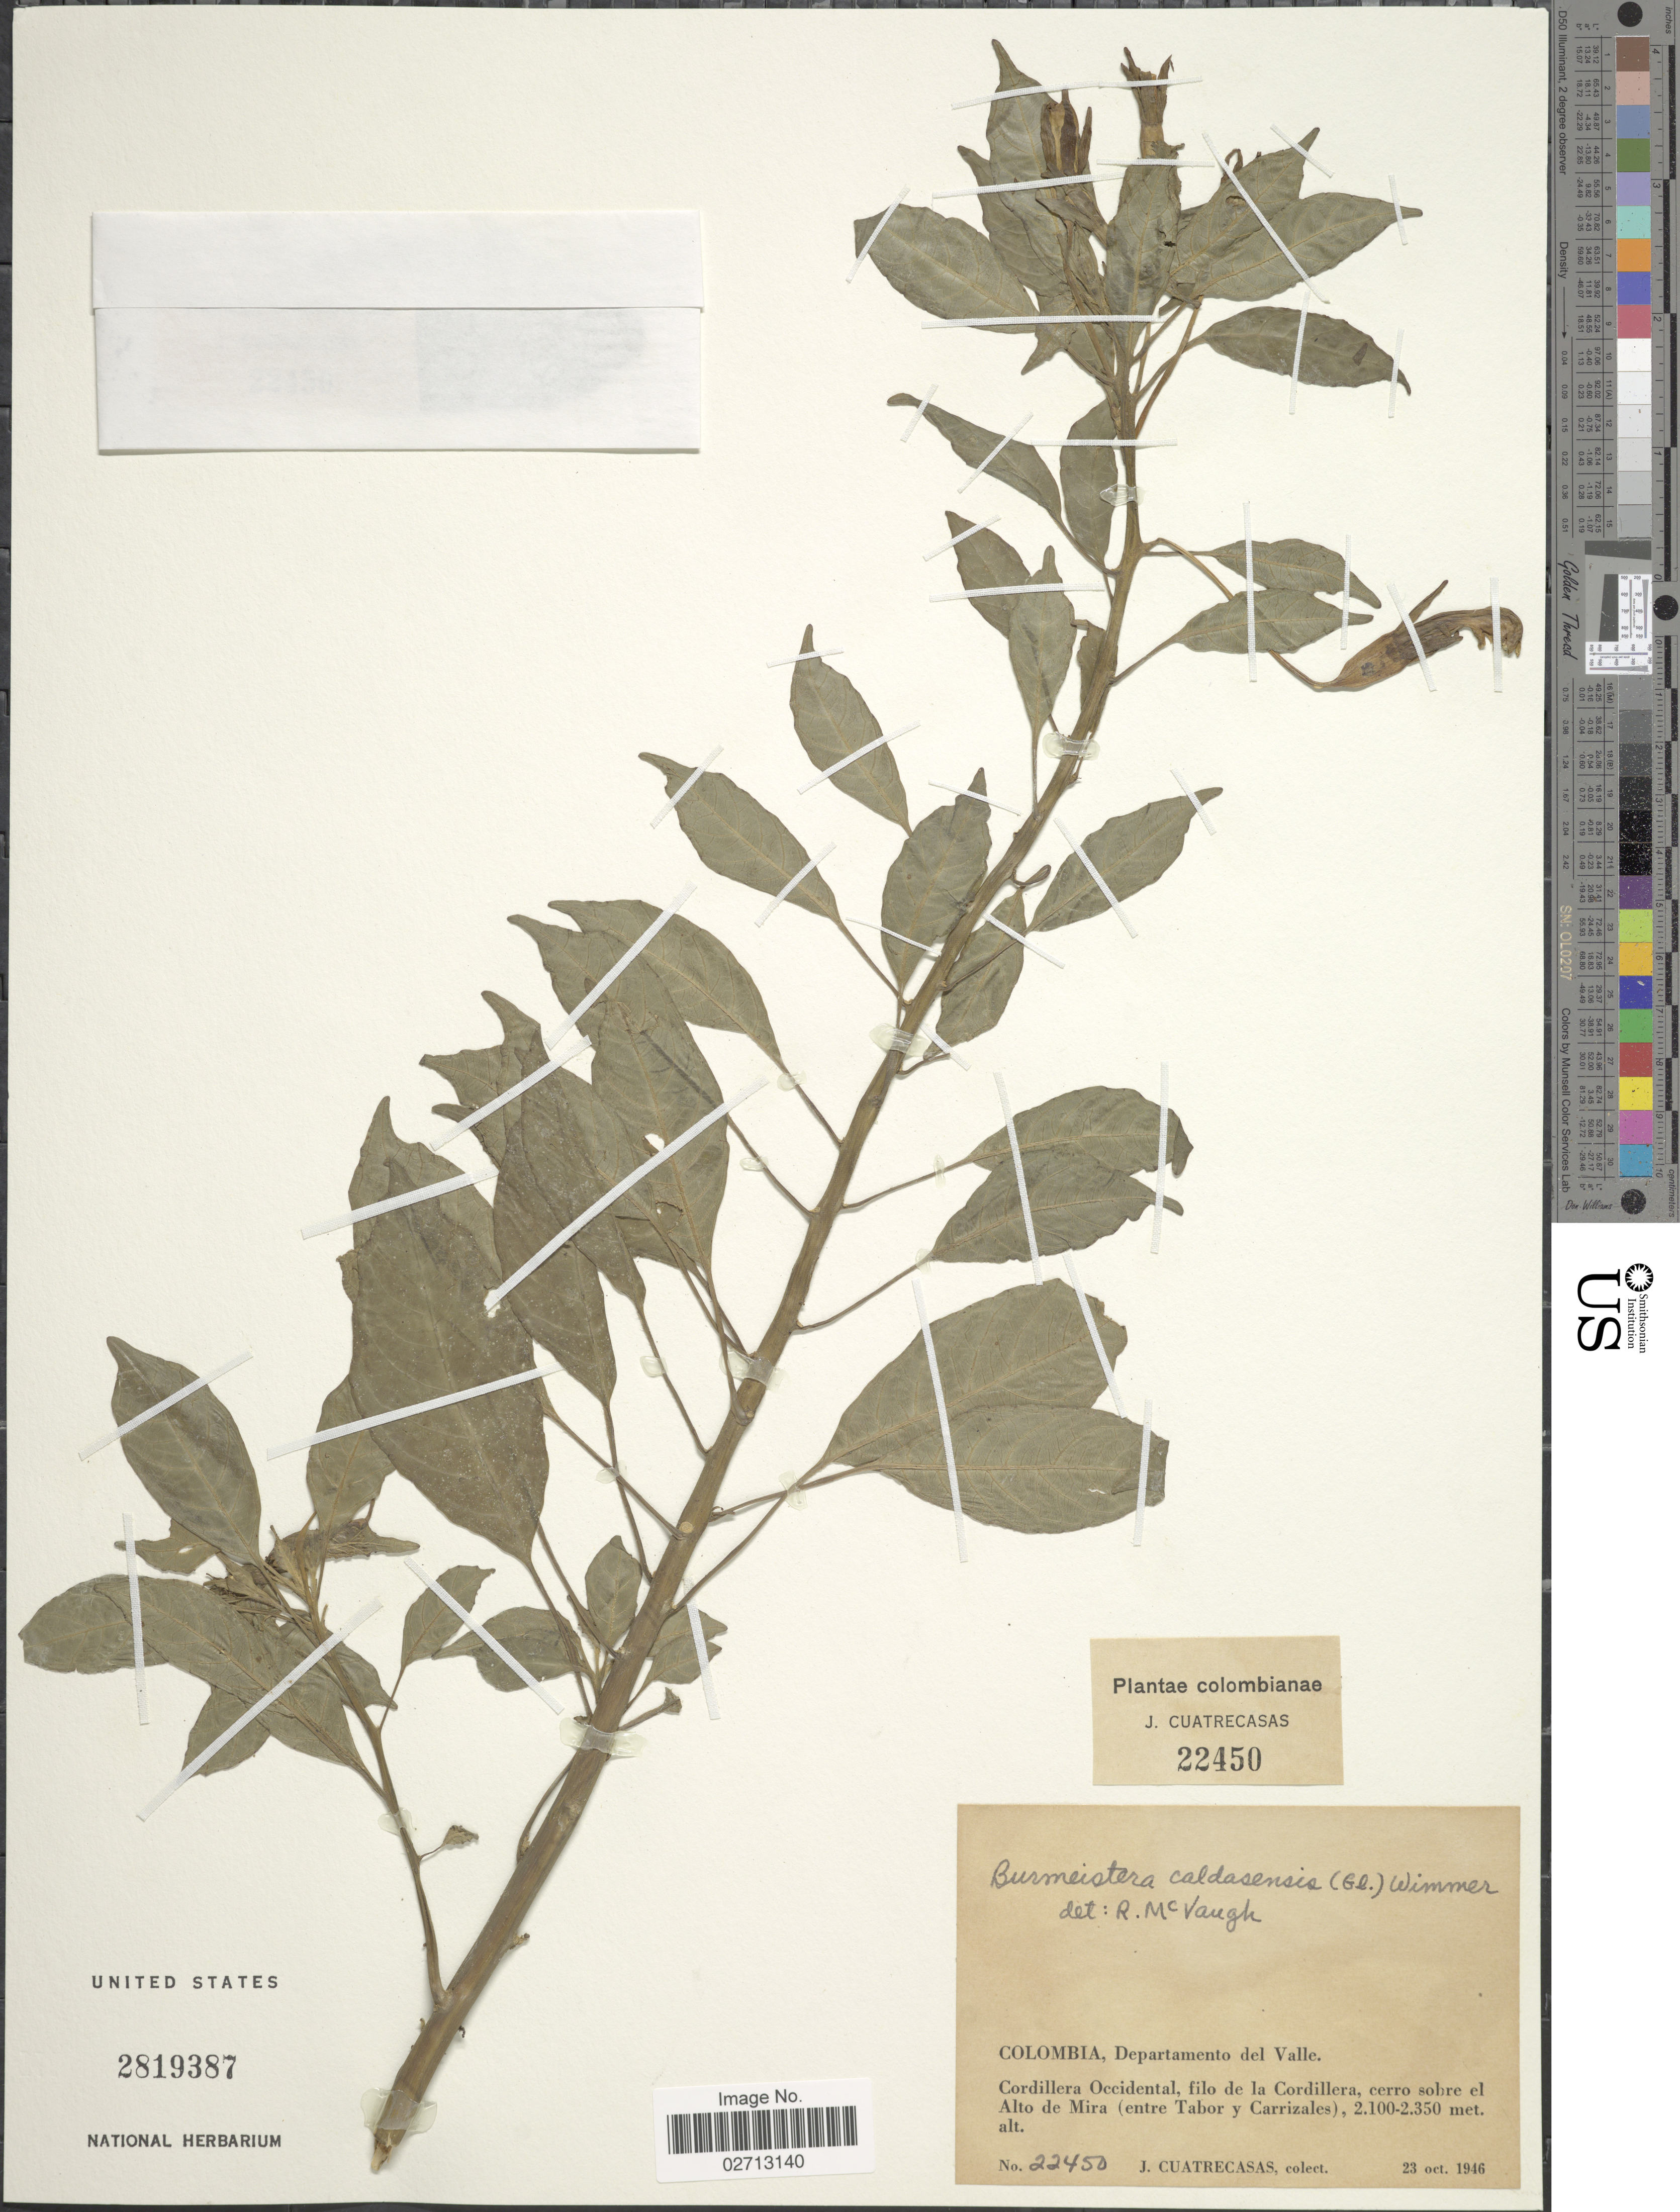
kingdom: Plantae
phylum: Tracheophyta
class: Magnoliopsida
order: Asterales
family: Campanulaceae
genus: Burmeistera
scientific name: Burmeistera caldasensis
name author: (Gleason) E. Wimm.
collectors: J. Cuatrecasas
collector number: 22450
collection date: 1946-10-23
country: Colombia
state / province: Valle del Cauca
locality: Departamento del Valle. Cordillera Occidental, filo de la Cordillera, cerro sobre el Alto de Mira (entre Tabor y Carrizales).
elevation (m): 2100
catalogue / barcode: US 2819387